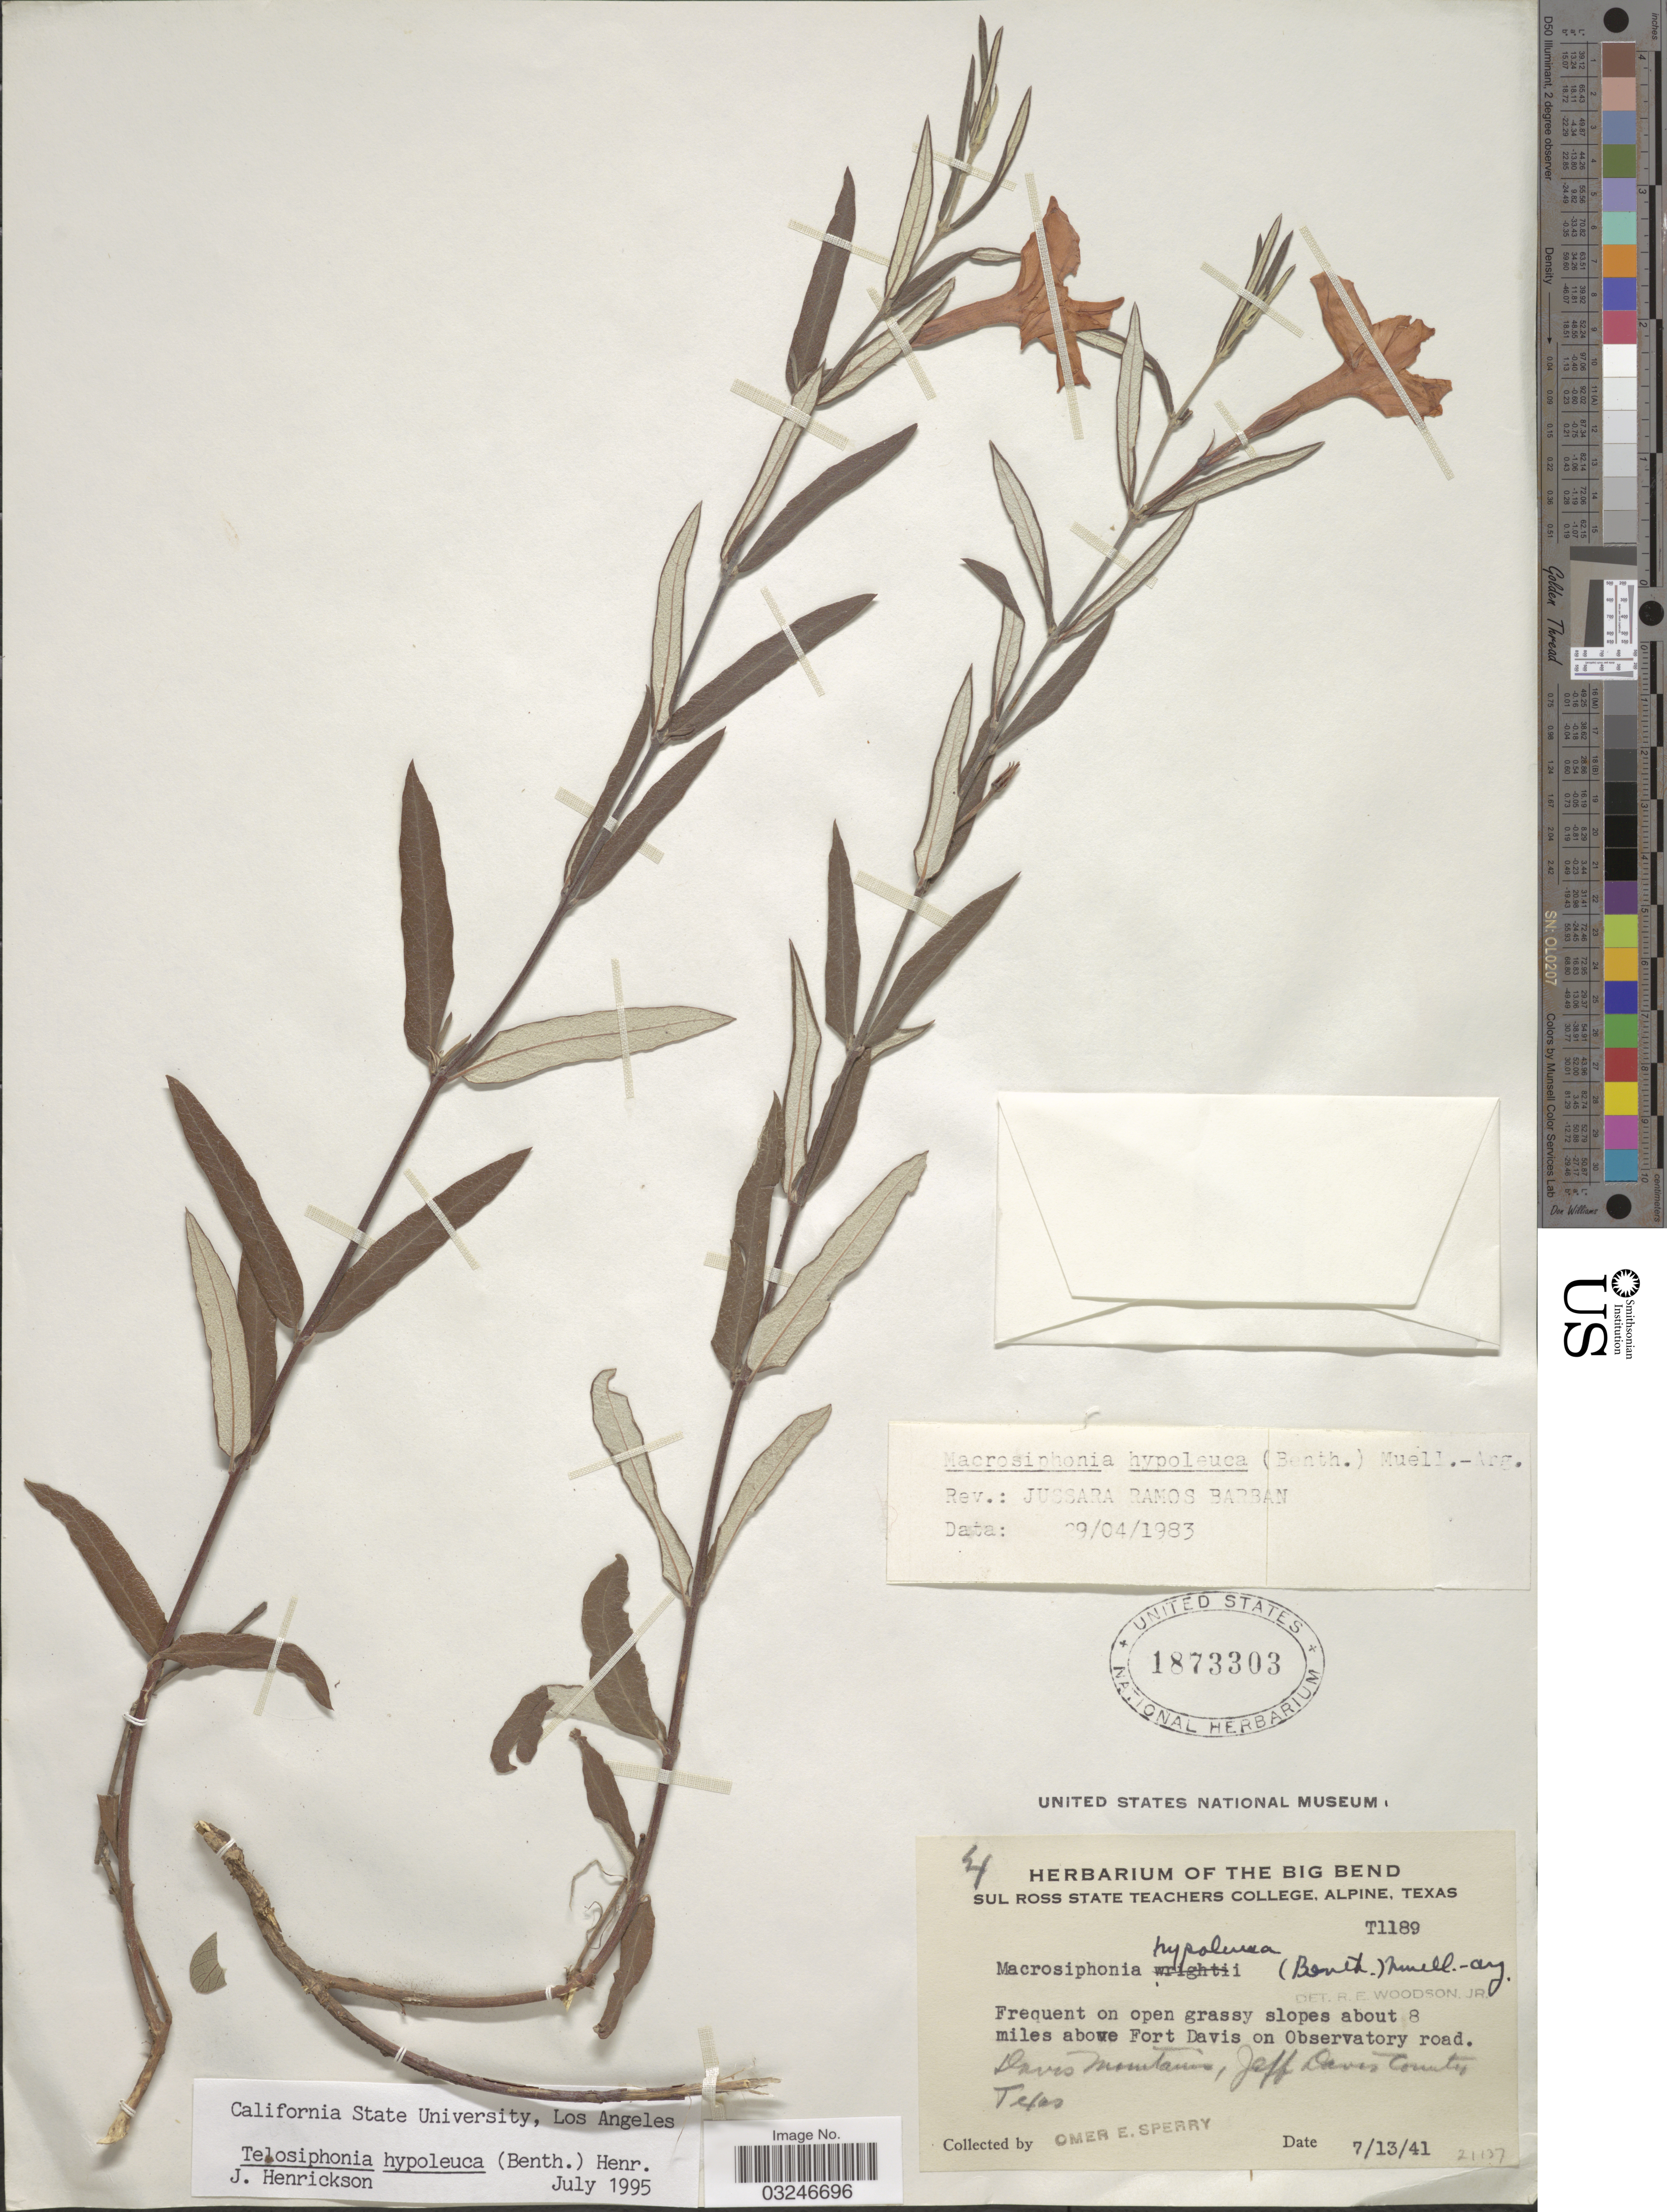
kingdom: Plantae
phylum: Tracheophyta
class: Magnoliopsida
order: Gentianales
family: Apocynaceae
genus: Telosiphonia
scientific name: Telosiphonia hypoleuca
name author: (Benth.) Henrickson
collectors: O. E. Sperry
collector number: T1189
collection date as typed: Transcribed d/m/y: 13/7/41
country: United States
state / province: Texas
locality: About 8 miles above Fort Davis on Observatory road. Davis Mountains, Jeff Davis County.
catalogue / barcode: US 1873303